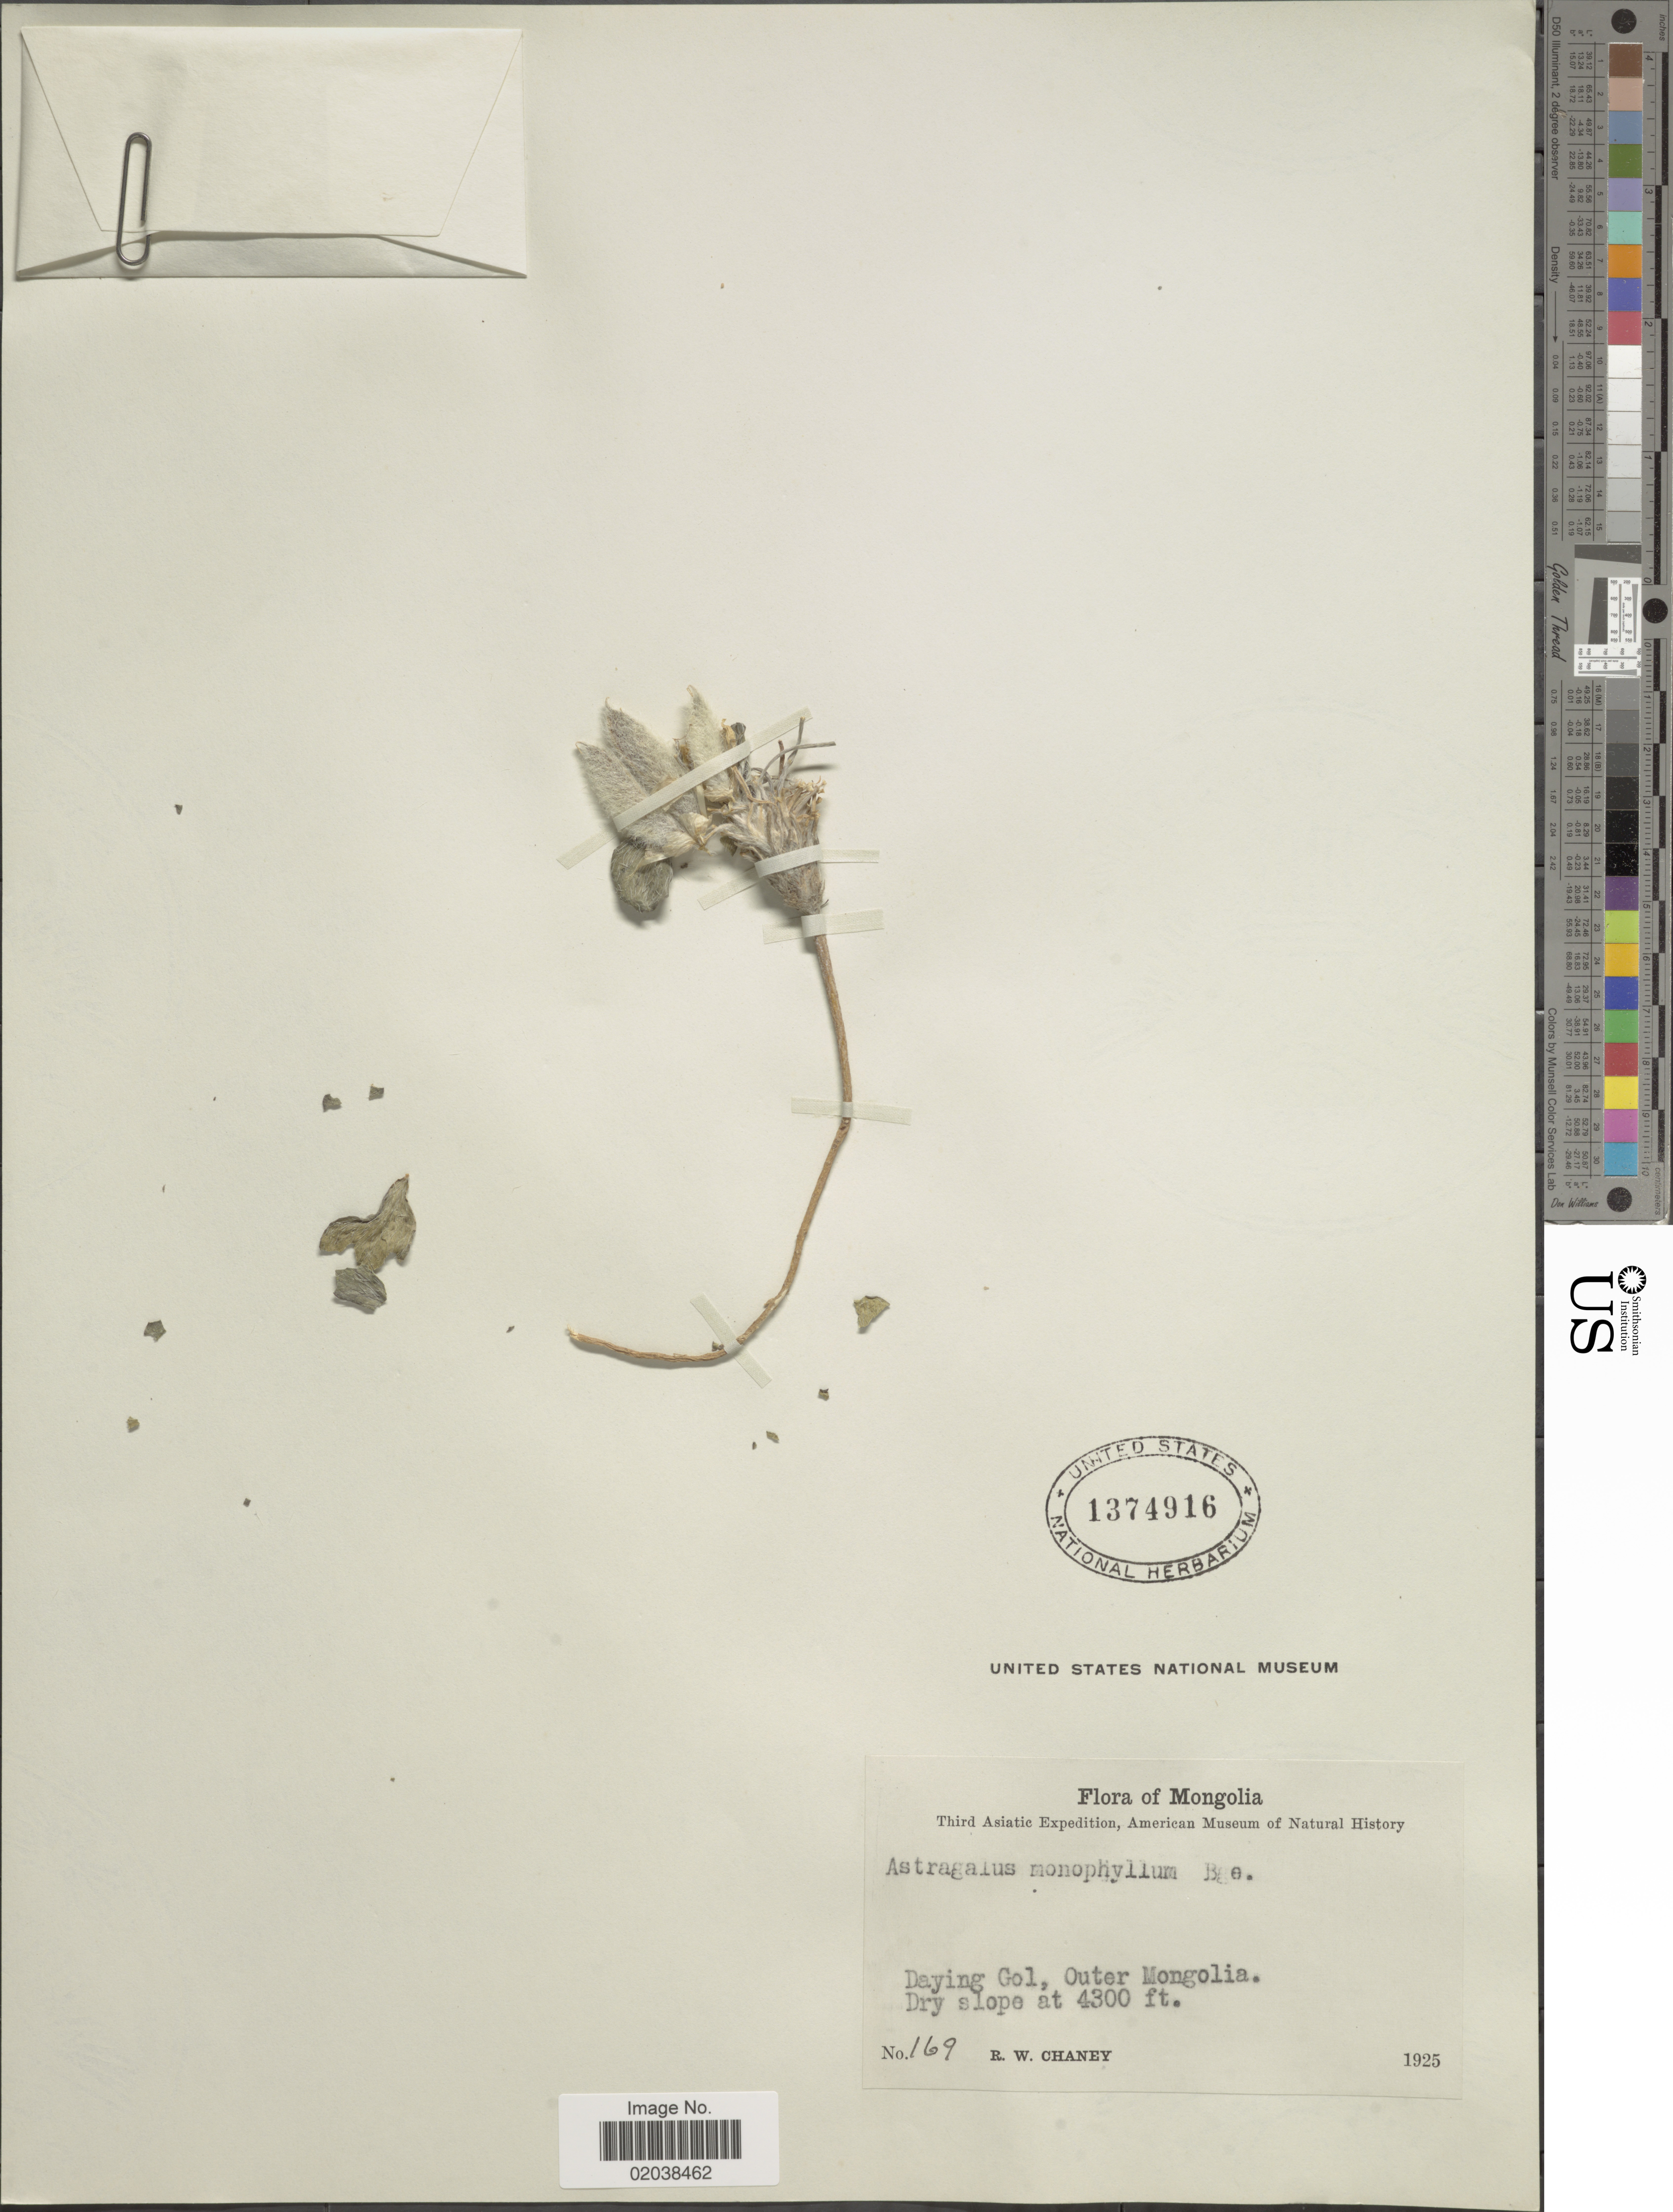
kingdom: Plantae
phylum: Tracheophyta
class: Magnoliopsida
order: Fabales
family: Fabaceae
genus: Astragalus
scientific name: Astragalus monophyllus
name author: Maxim.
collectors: R. Chaney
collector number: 169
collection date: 1925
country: Mongolia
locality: Daying Gol, Outer Moungolia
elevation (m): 1311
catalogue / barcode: US 1374916